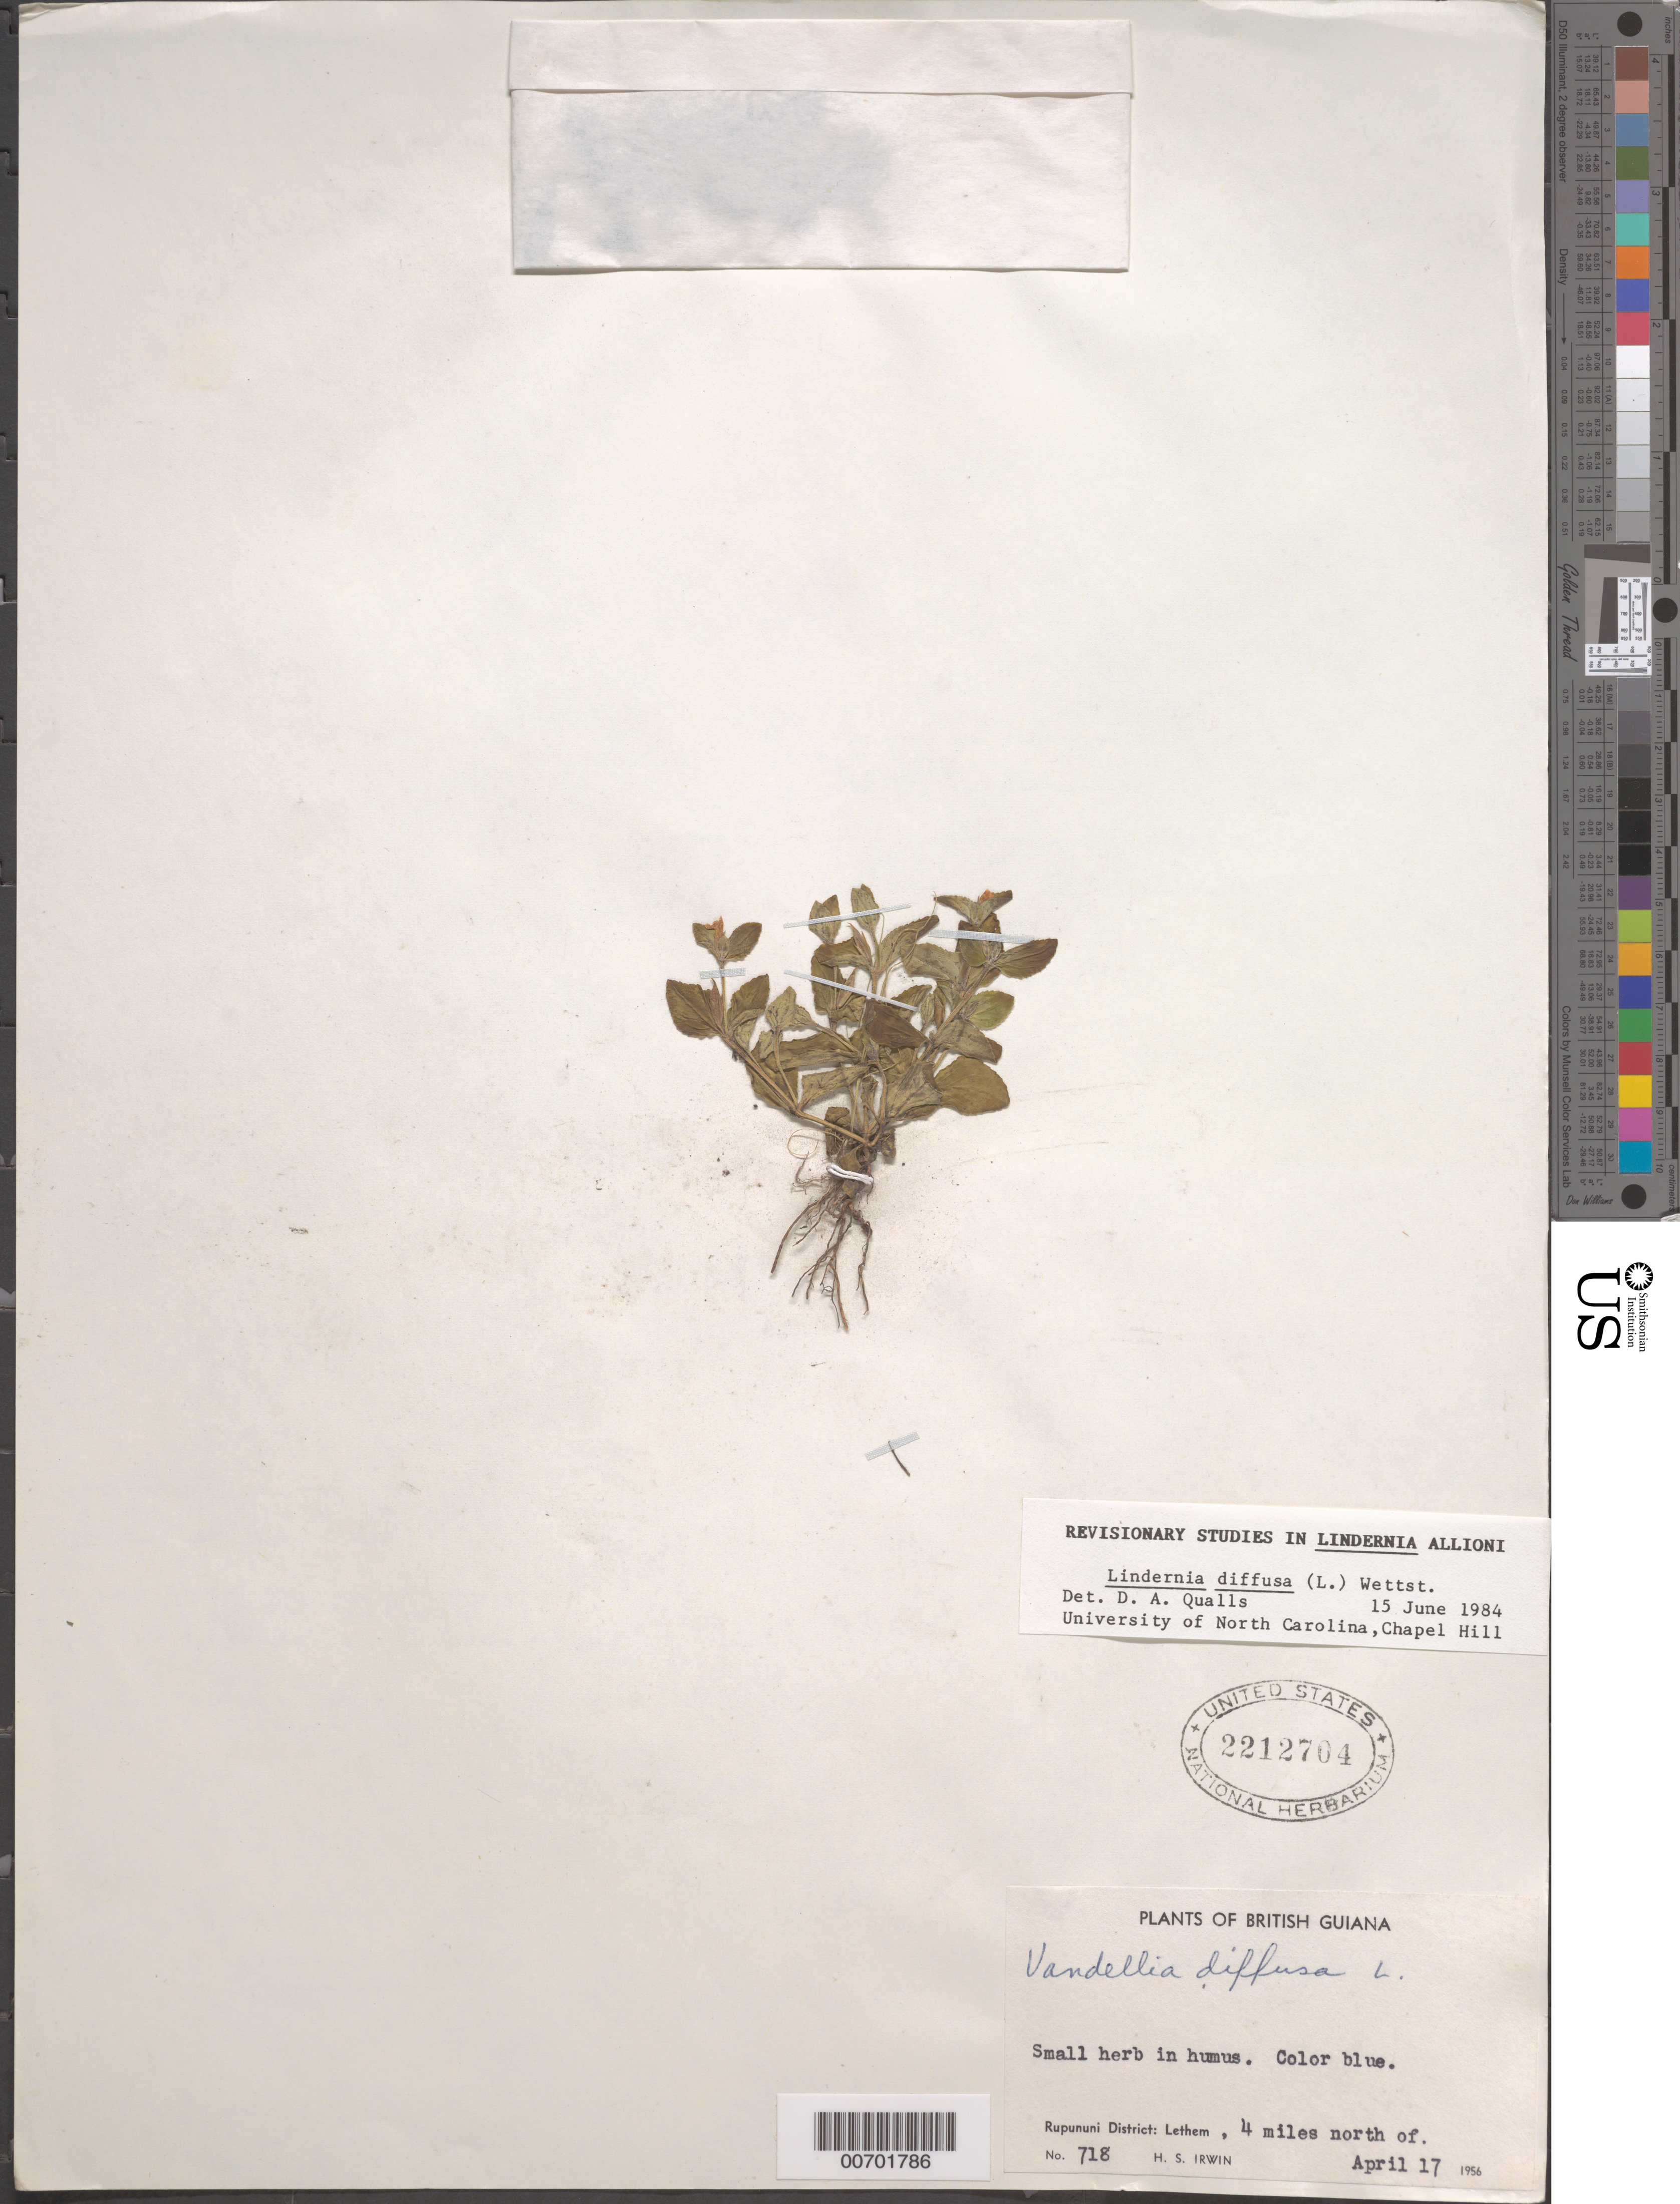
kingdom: Plantae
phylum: Tracheophyta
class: Magnoliopsida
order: Lamiales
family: Linderniaceae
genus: Lindernia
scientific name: Lindernia diffusa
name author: (L.) Wettst.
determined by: Qualls, D. A.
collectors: H. Irwin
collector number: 718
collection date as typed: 17-Apr-56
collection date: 1956-04-17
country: Guyana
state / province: U. Takutu-U. Essequibo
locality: Rupununi Dist., 4 mi. N of Lethem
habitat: Humus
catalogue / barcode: US 2212704